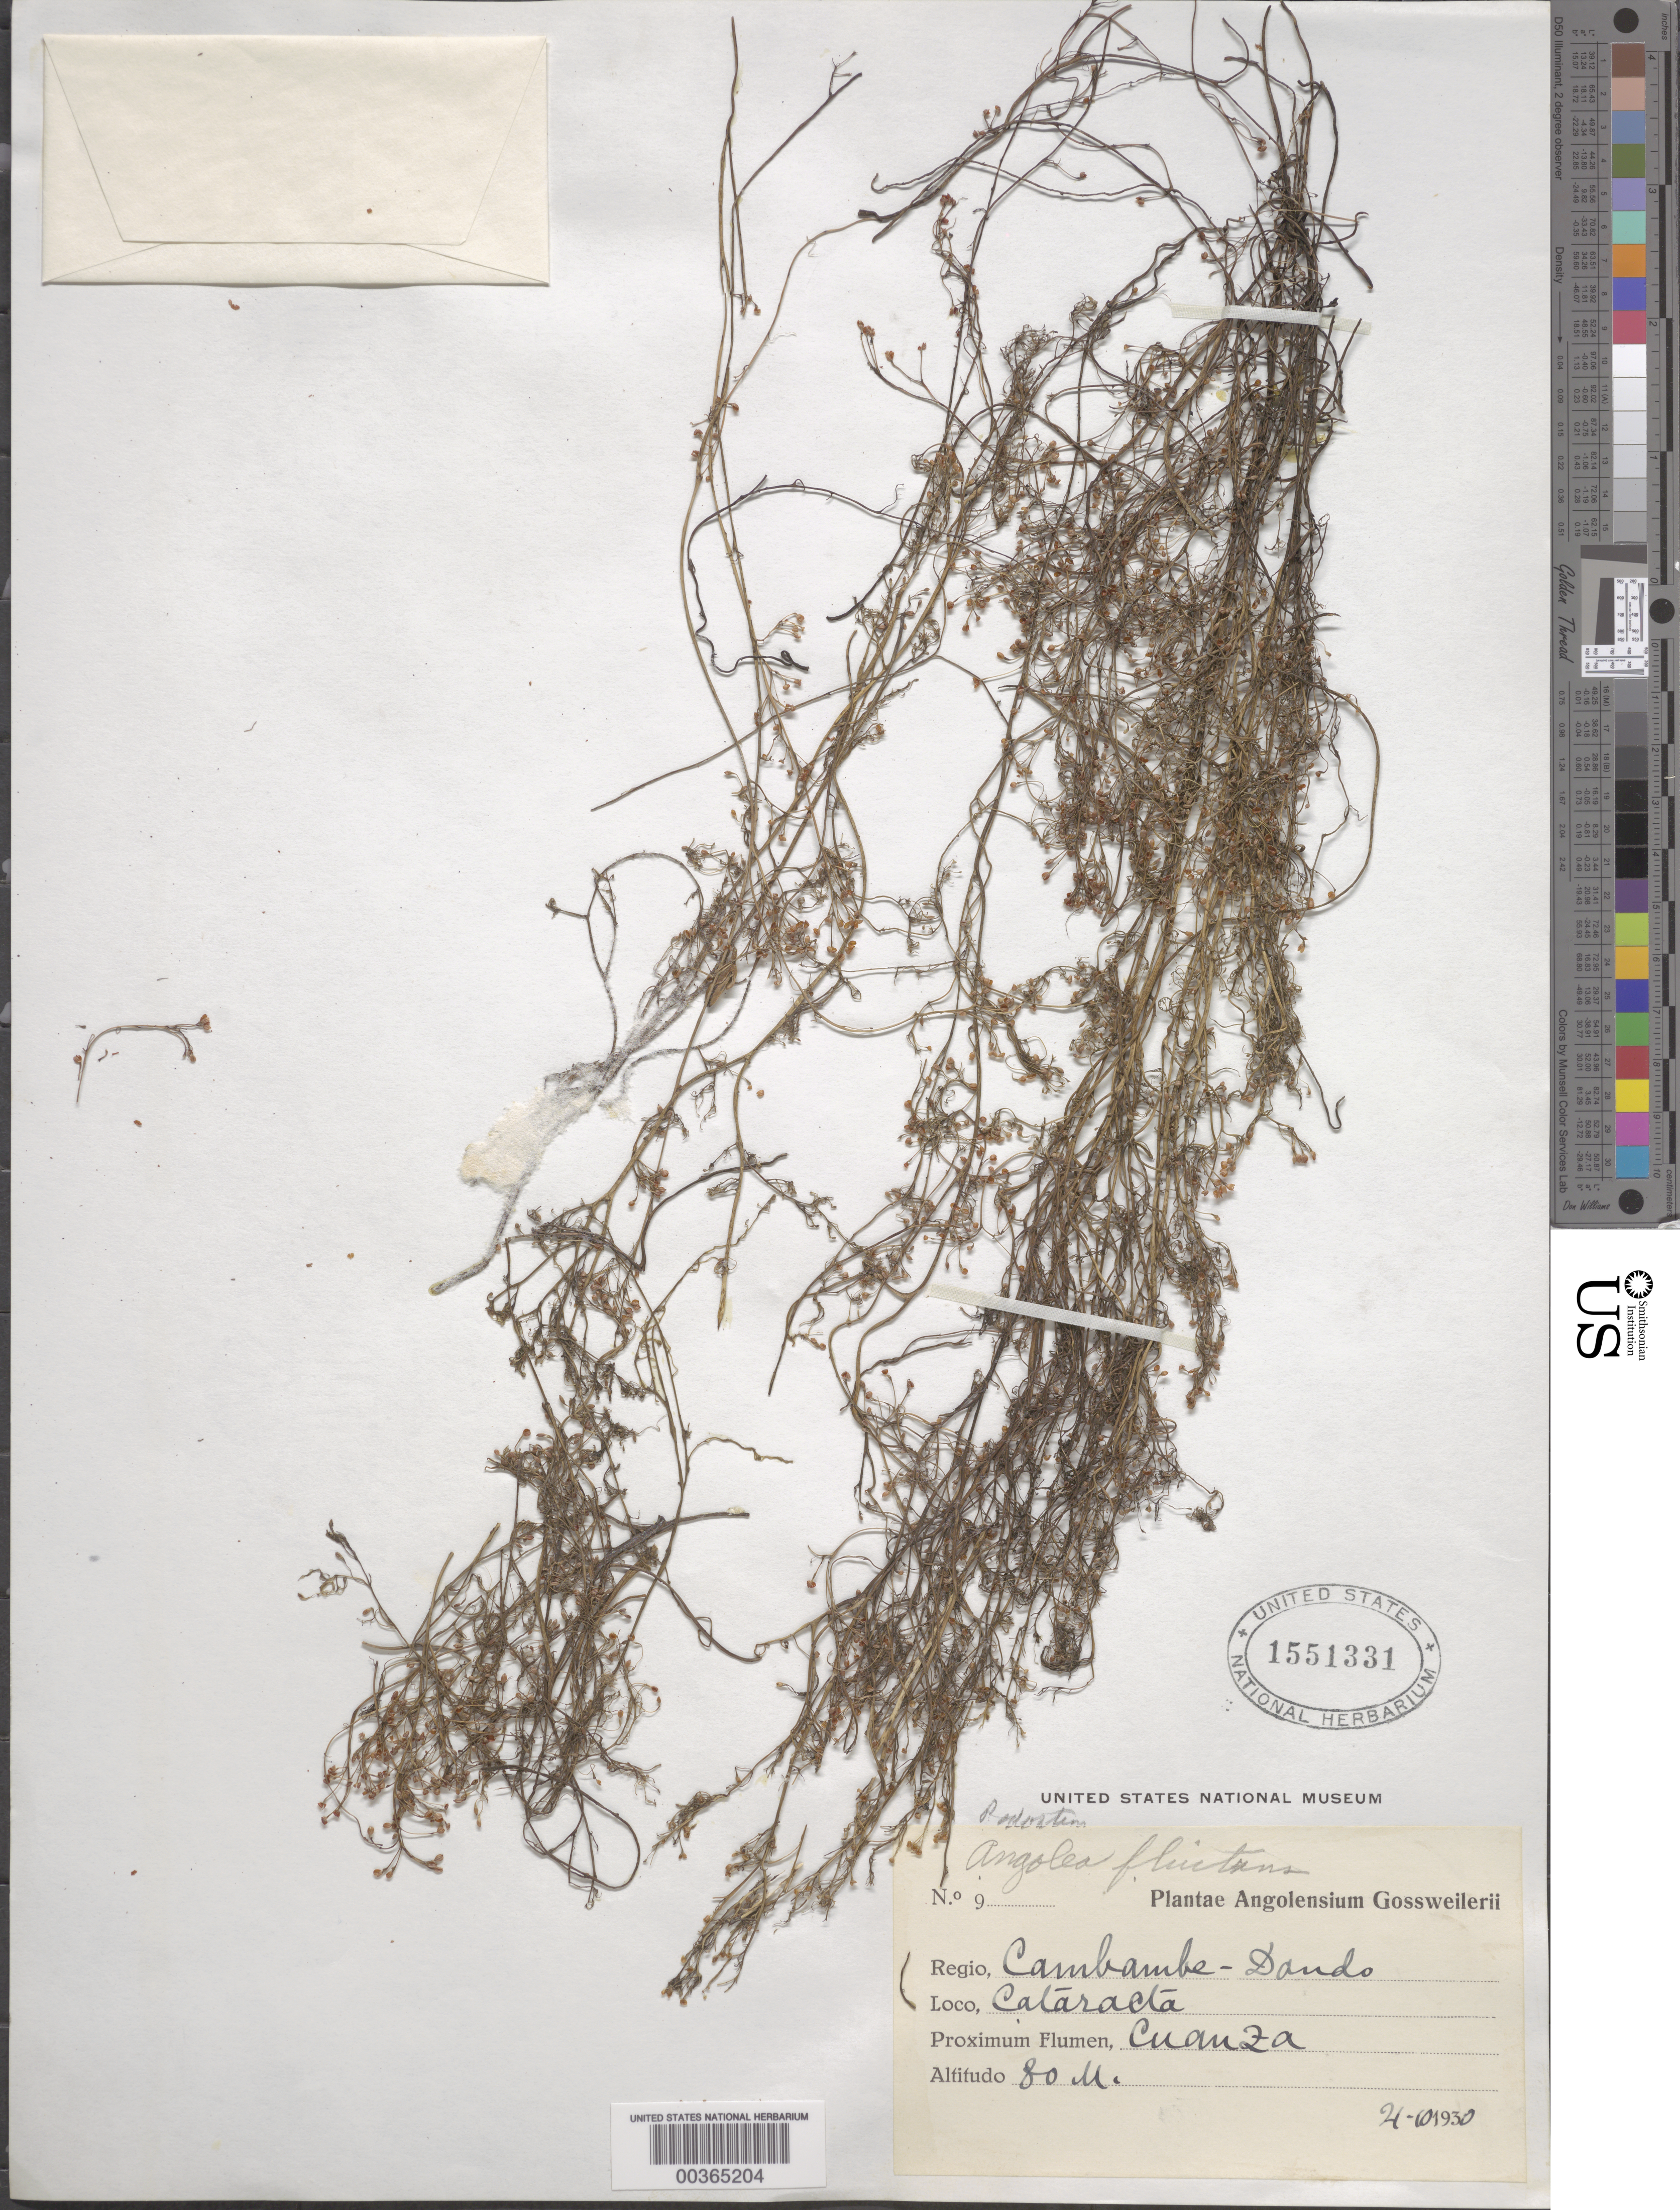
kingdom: Plantae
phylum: Tracheophyta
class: Magnoliopsida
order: Malpighiales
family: Podostemaceae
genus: Lophogyne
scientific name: Lophogyne sp.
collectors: J. Gossweiler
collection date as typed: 21 Oct 1930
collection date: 1930-10-21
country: Angola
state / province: Cuanza Norte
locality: Cambambe - Dondo, Cataracta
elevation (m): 80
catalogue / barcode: US 1551331